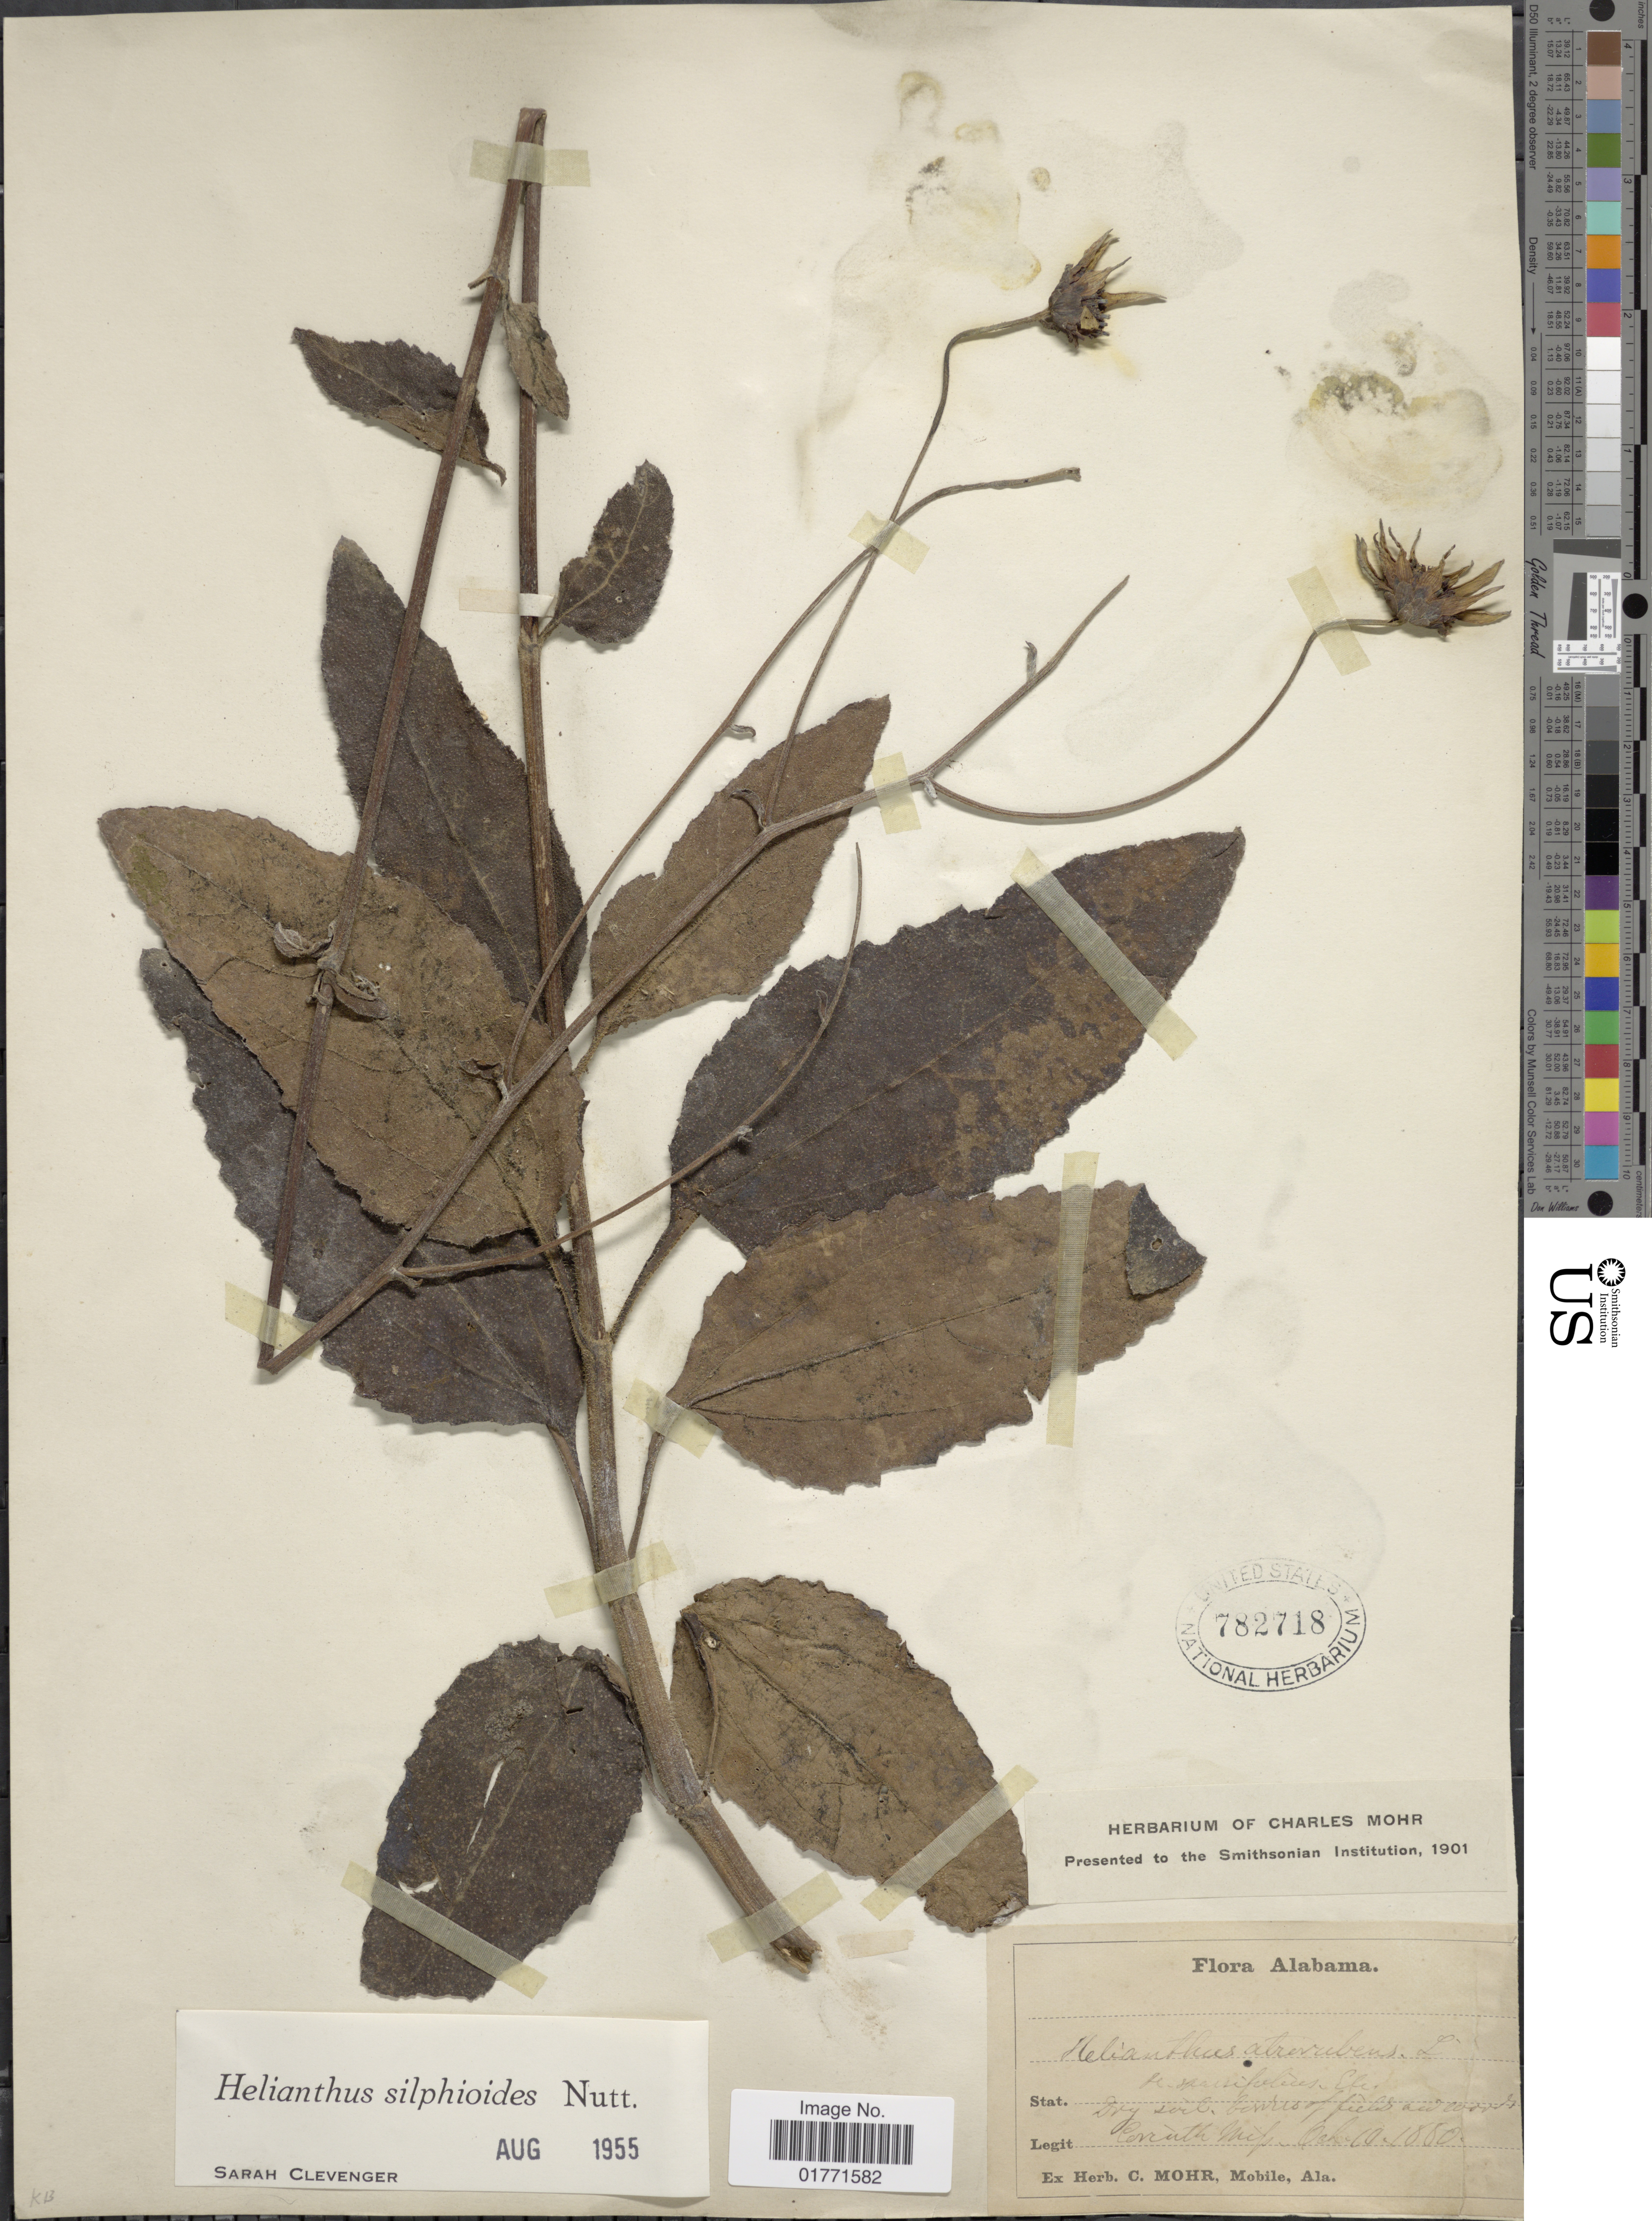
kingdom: Plantae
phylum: Tracheophyta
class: Magnoliopsida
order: Asterales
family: Asteraceae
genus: Helianthus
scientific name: Helianthus silphioides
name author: Nutt.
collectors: ex herb. C. Mohr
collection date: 1880-10-10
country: United States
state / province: Mississippi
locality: Corinth, Miss.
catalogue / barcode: US 782718